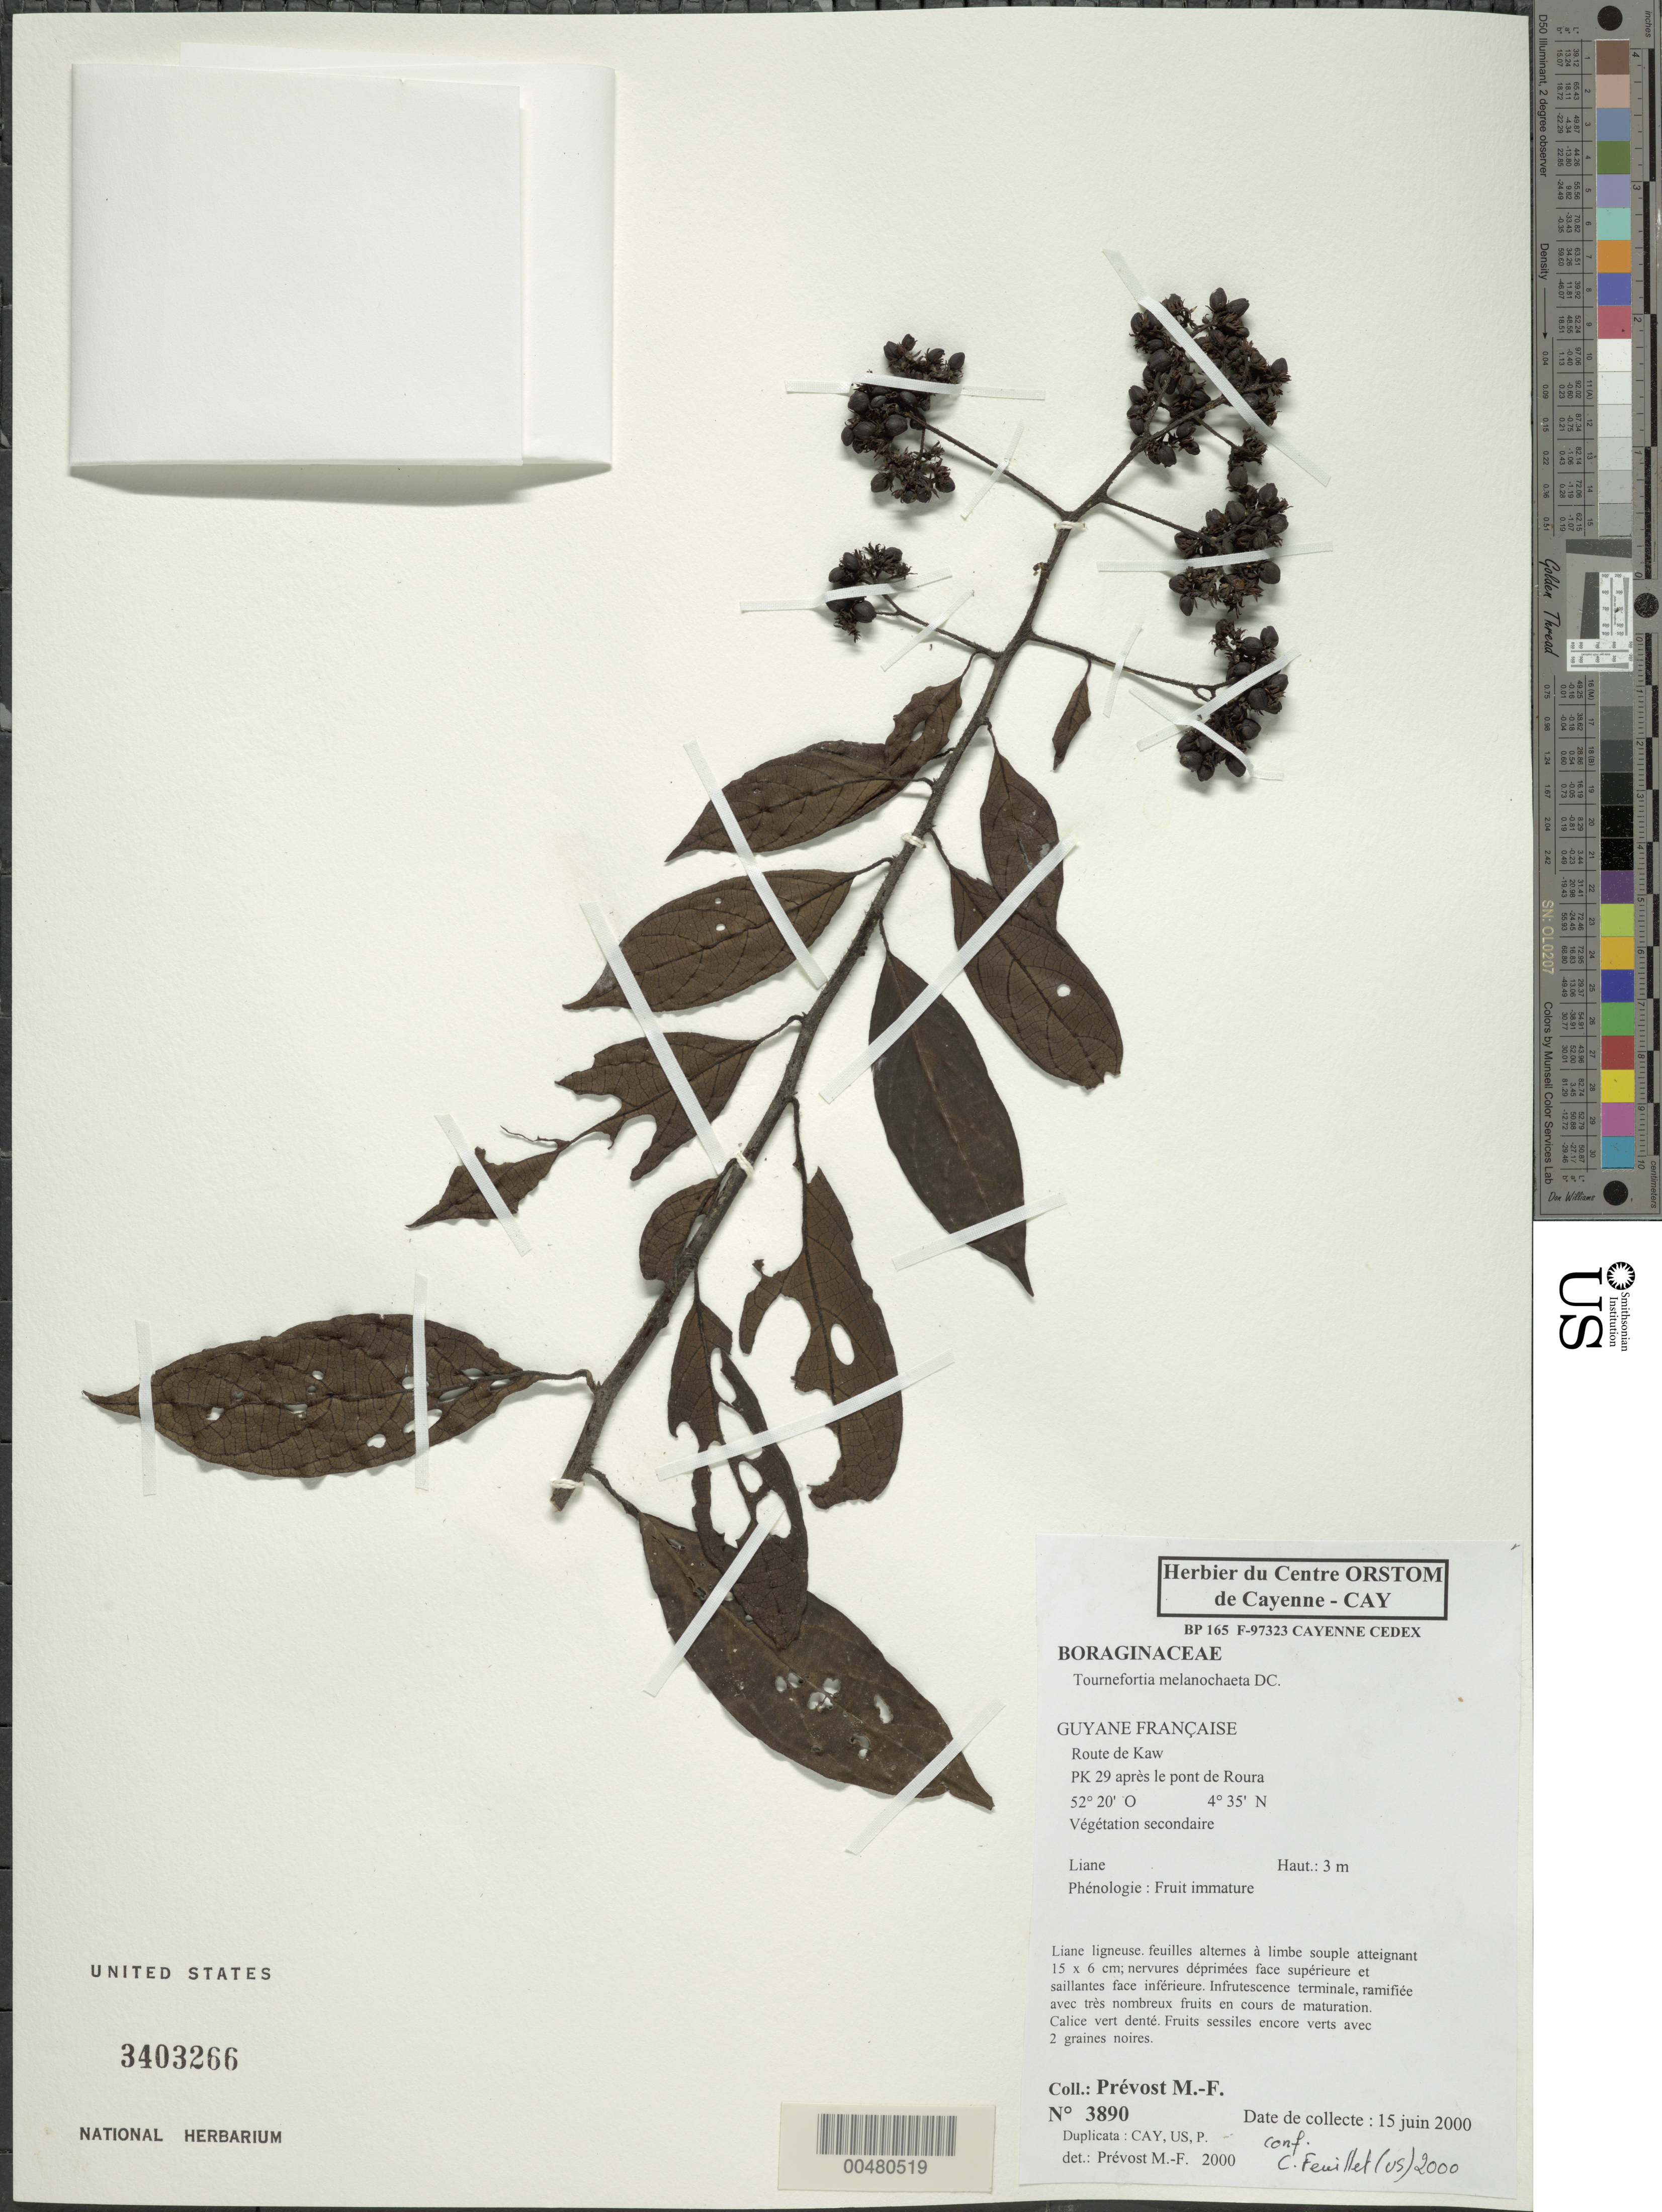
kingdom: Plantae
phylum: Tracheophyta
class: Magnoliopsida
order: Boraginales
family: Heliotropiaceae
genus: Tournefortia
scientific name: Tournefortia melanochaeta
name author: DC.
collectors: M. Prévost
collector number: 3890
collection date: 2000-06-15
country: French Guiana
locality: Route de Kaw, PK 29 après le pont de Roura. Guyane Française.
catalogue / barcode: US 3403266